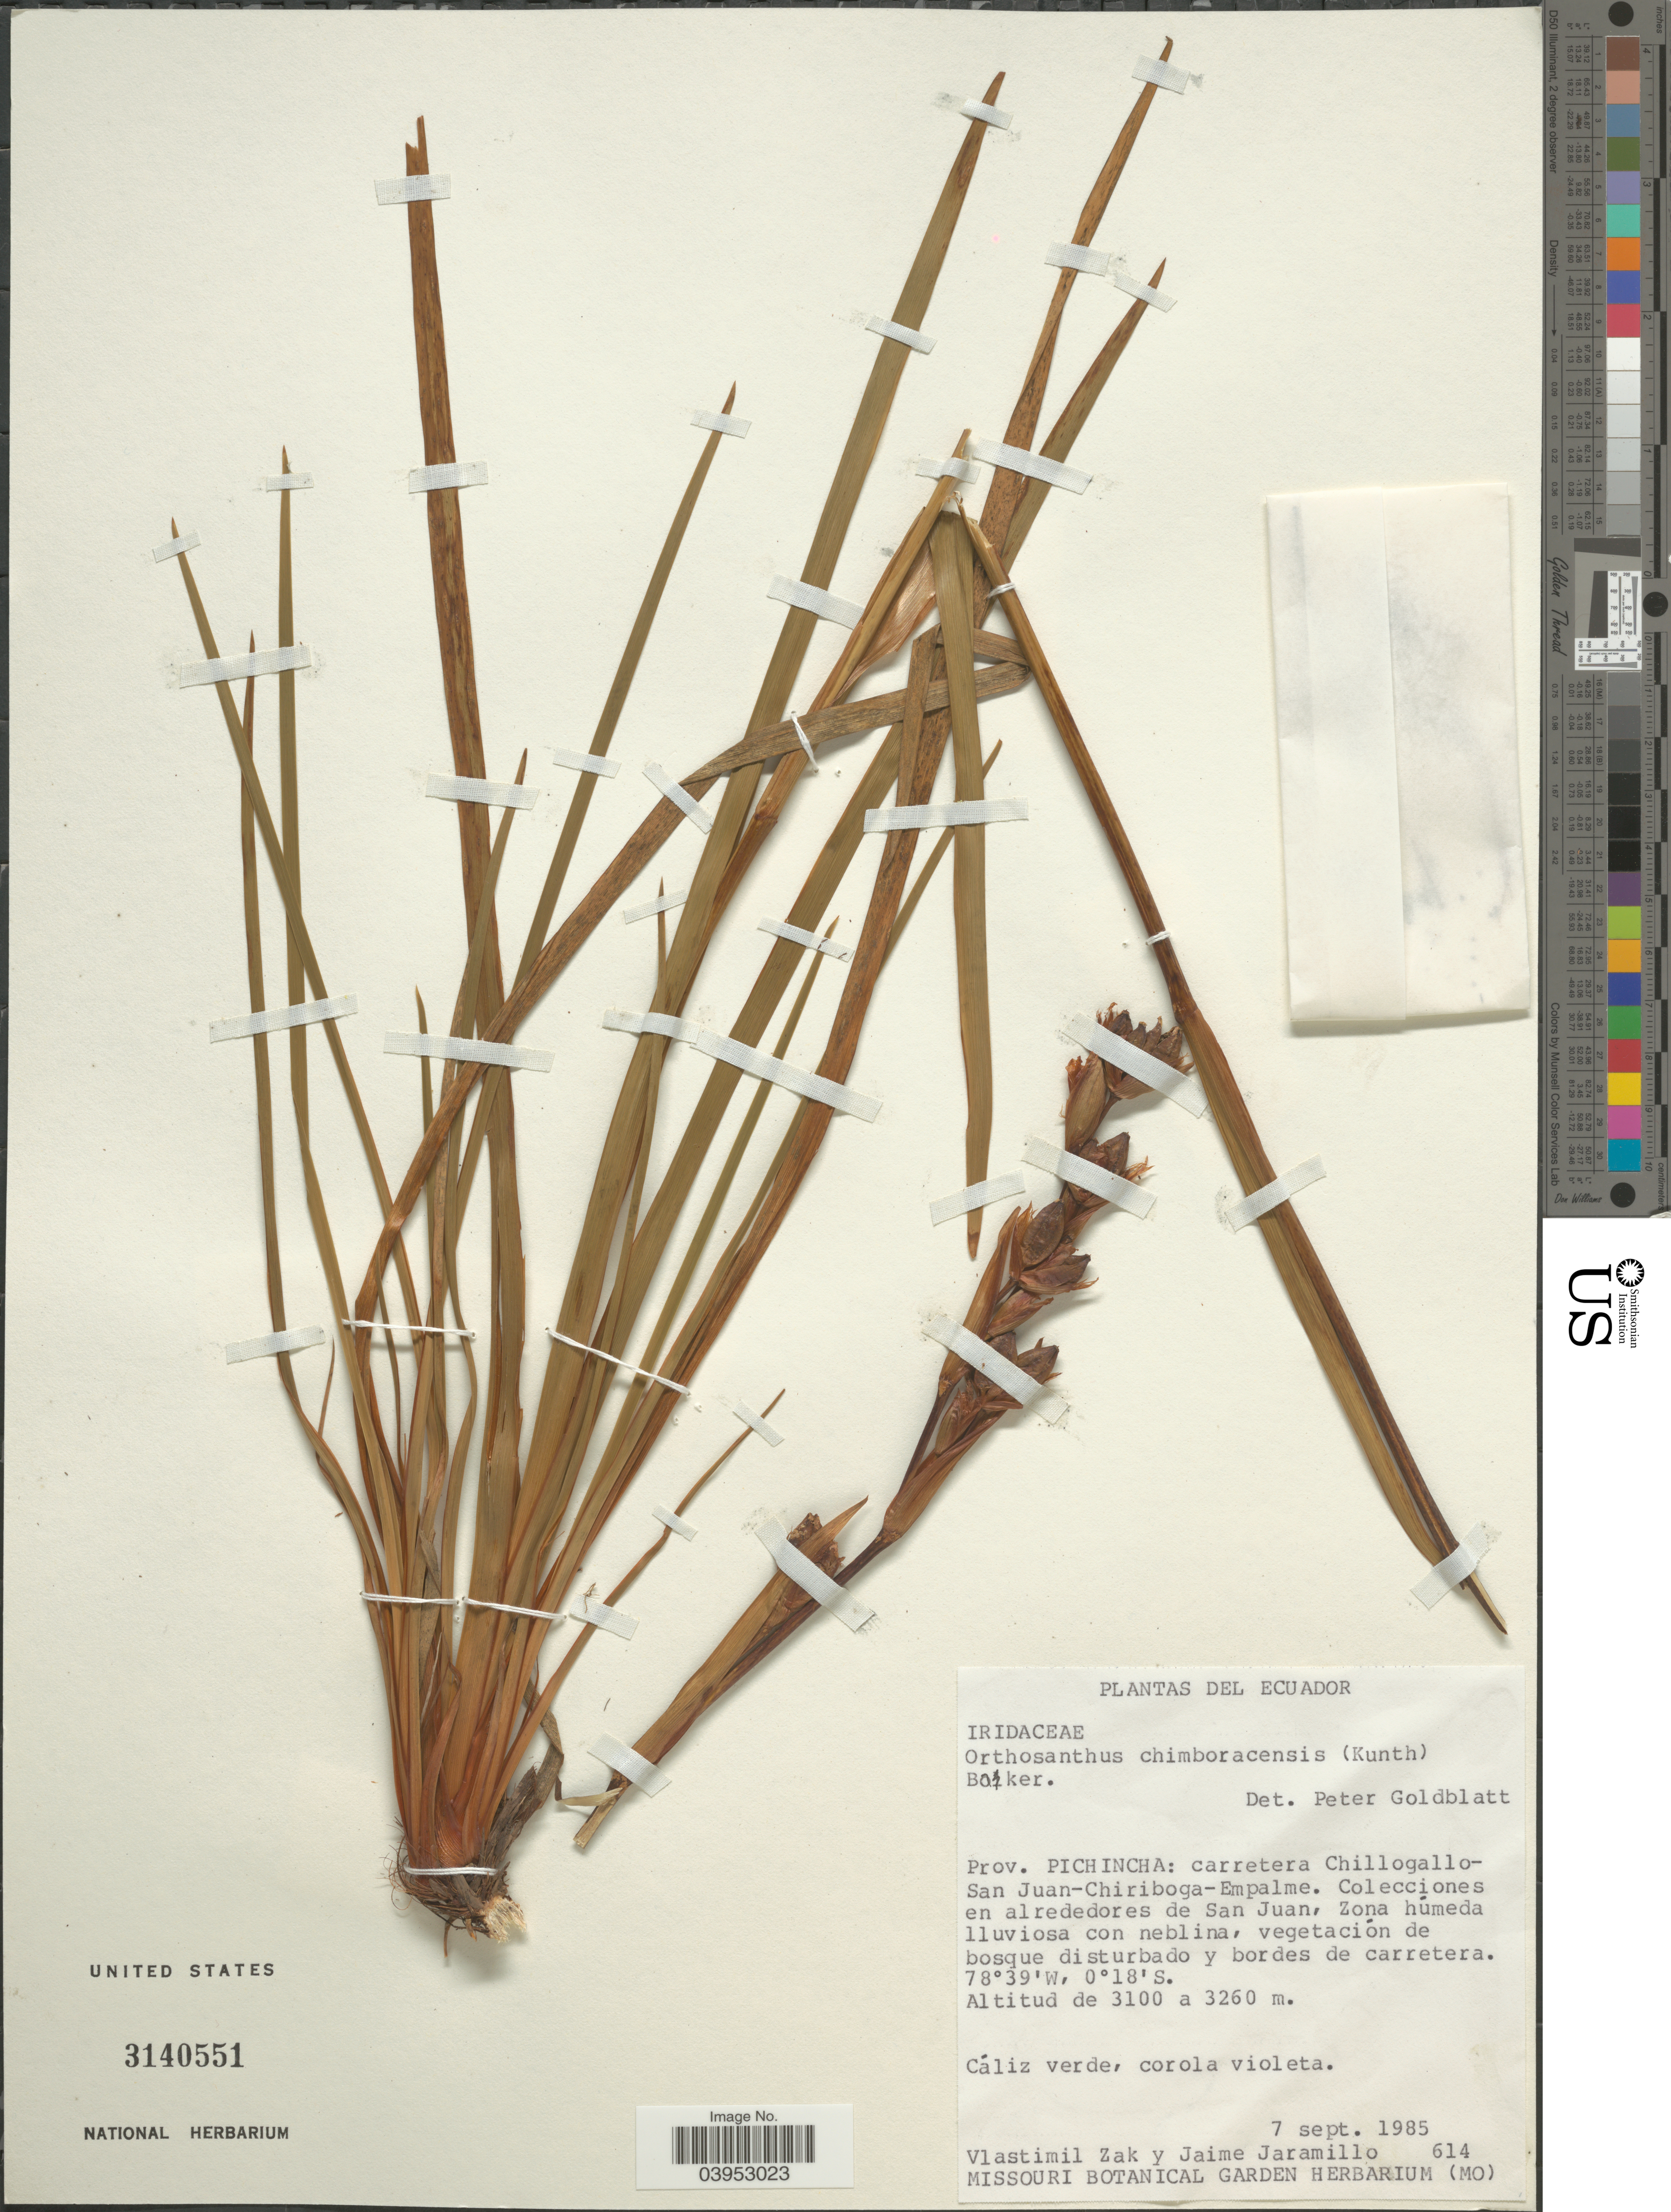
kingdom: Plantae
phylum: Tracheophyta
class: Liliopsida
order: Asparagales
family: Iridaceae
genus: Orthrosanthus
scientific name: Orthrosanthus chimboracensis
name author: (Kunth) Baker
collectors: V. Zak & J. Jaramillo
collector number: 614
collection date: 1985-09-07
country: Ecuador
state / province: Pichincha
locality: Carretera Chillogallo-San Juan-Chiriboga_Empalme. En alrededores de San Juan, Zona húmeda lluviosa con neblina.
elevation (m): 3100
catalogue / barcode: US 3140551